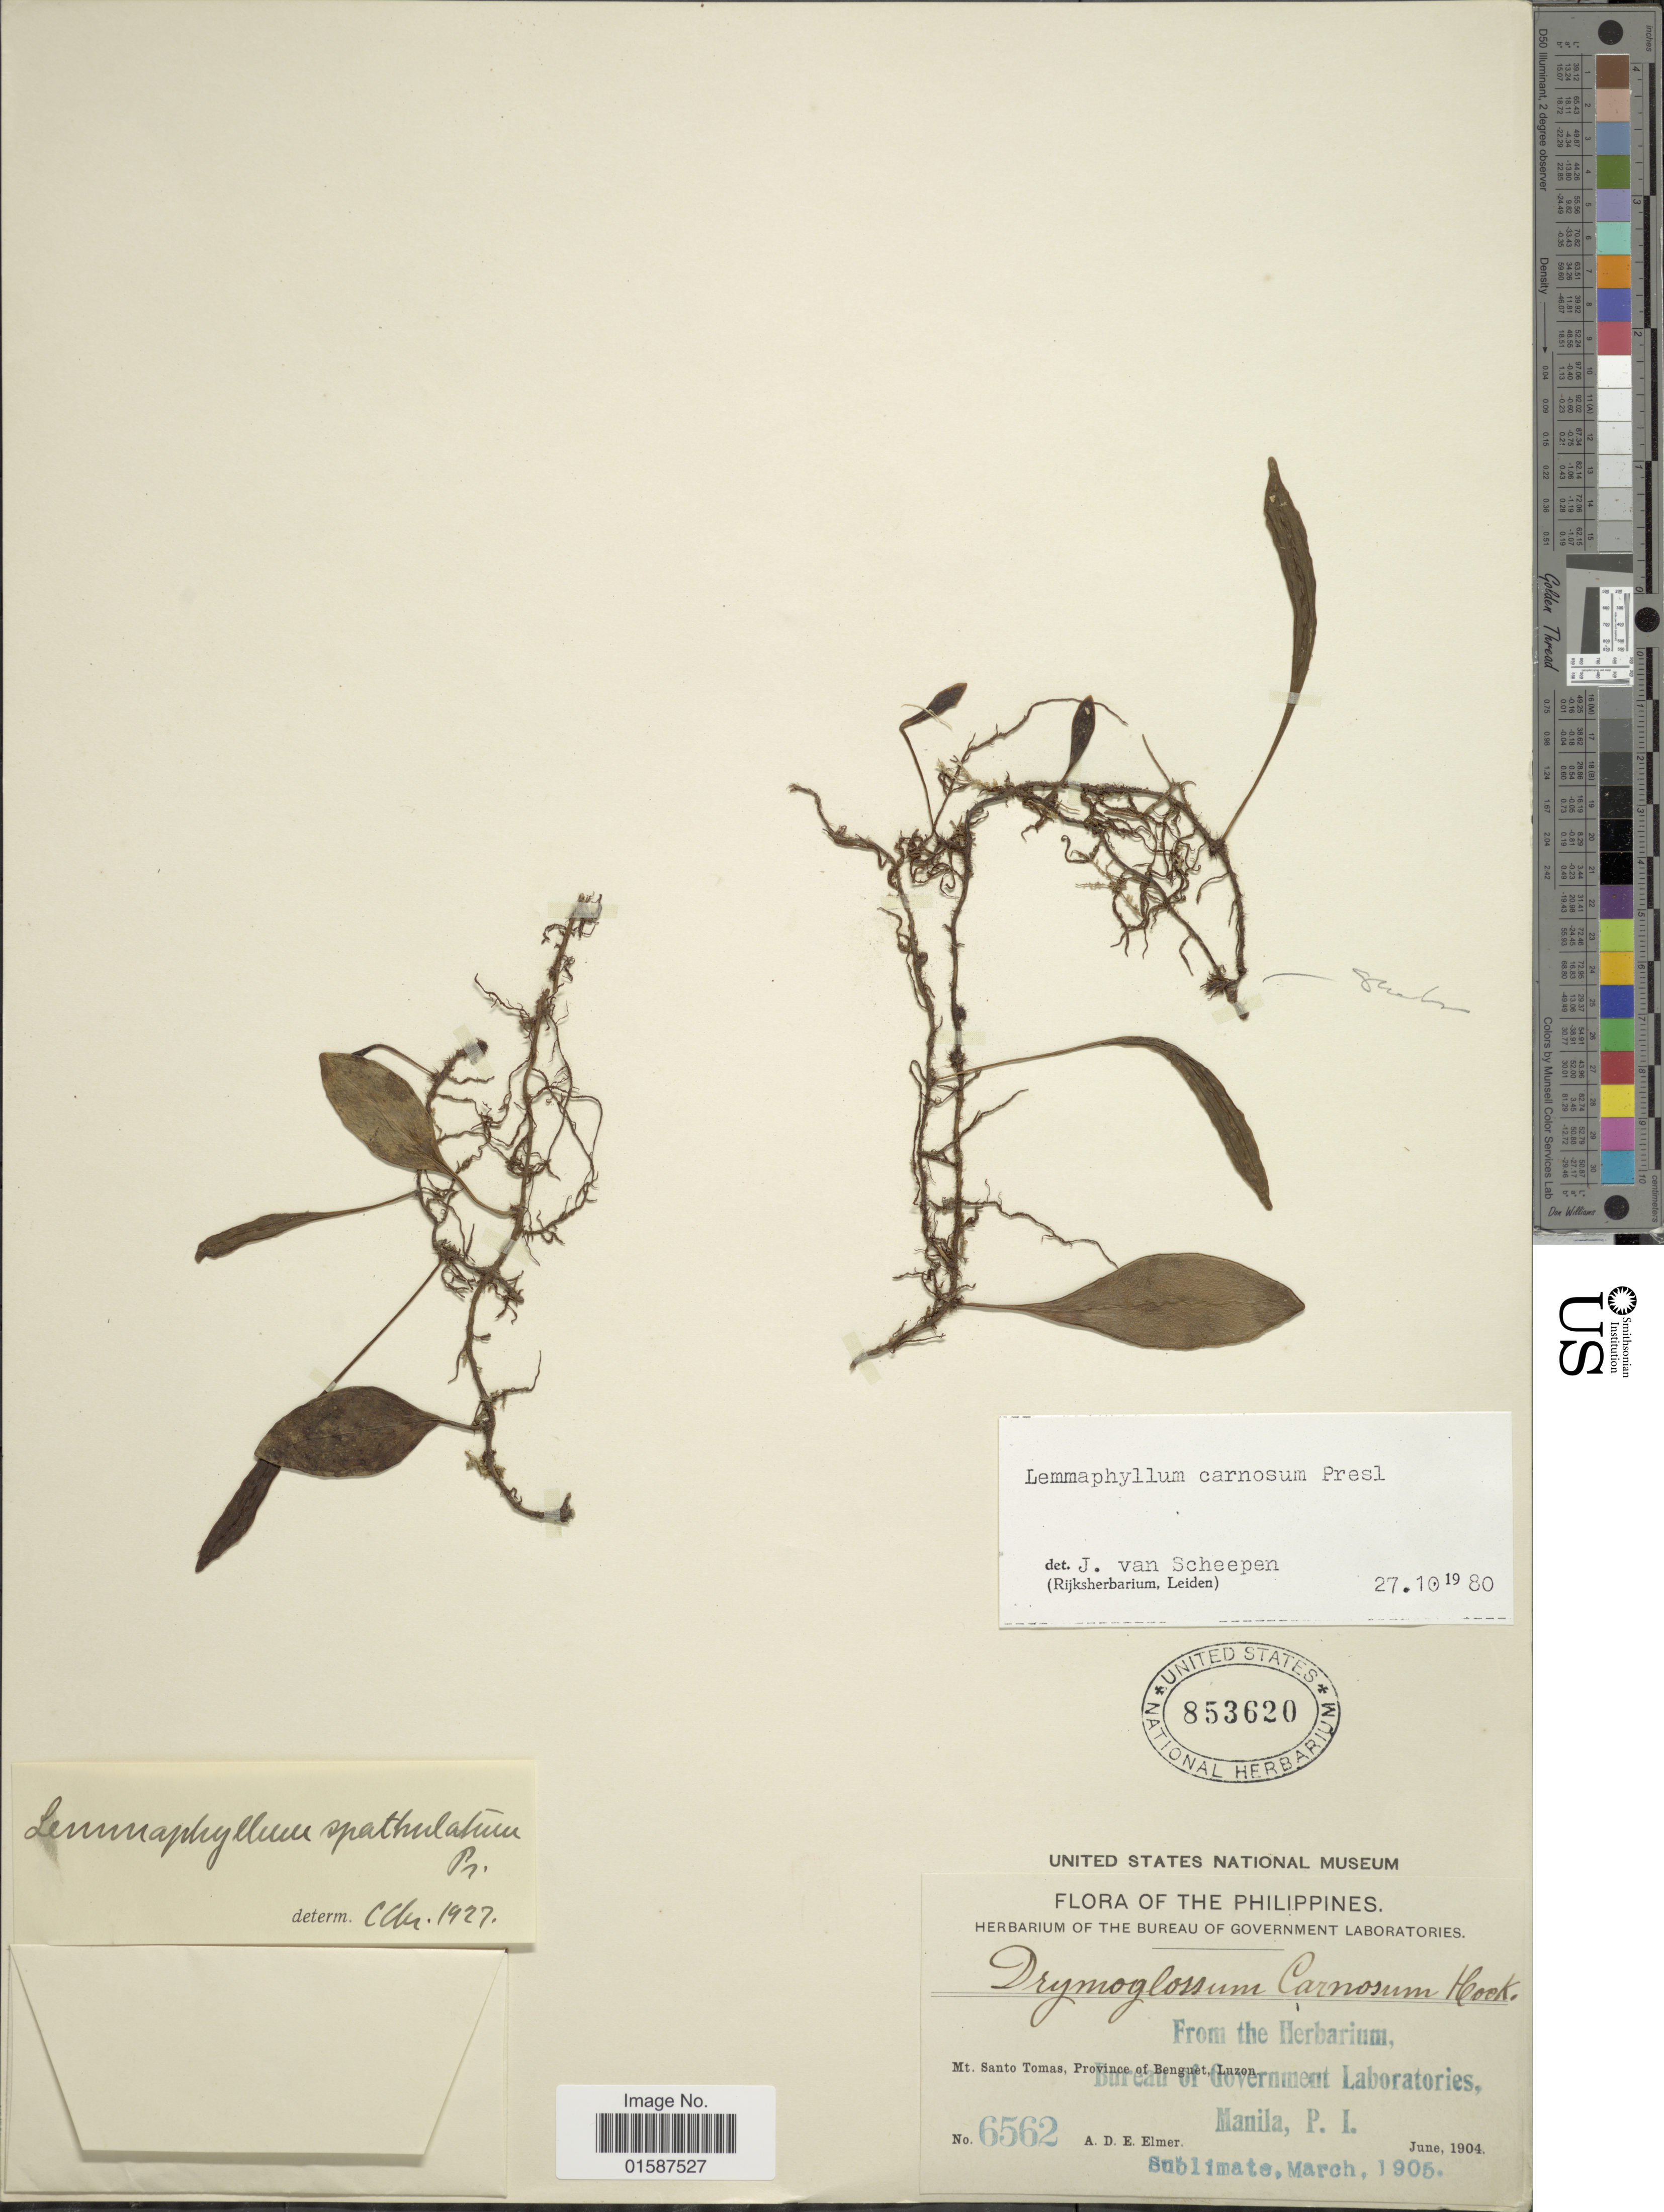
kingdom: Plantae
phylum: Tracheophyta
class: Polypodiopsida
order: Polypodiales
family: Polypodiaceae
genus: Lemmaphyllum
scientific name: Lemmaphyllum carnosum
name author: (J. Sm. ex Hook.) C. Presl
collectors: A. D. E. Elmer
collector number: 6562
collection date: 1904-06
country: Philippines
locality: Mt. Santo Tomas, Province of Benguet, Luzon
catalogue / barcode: US 853620